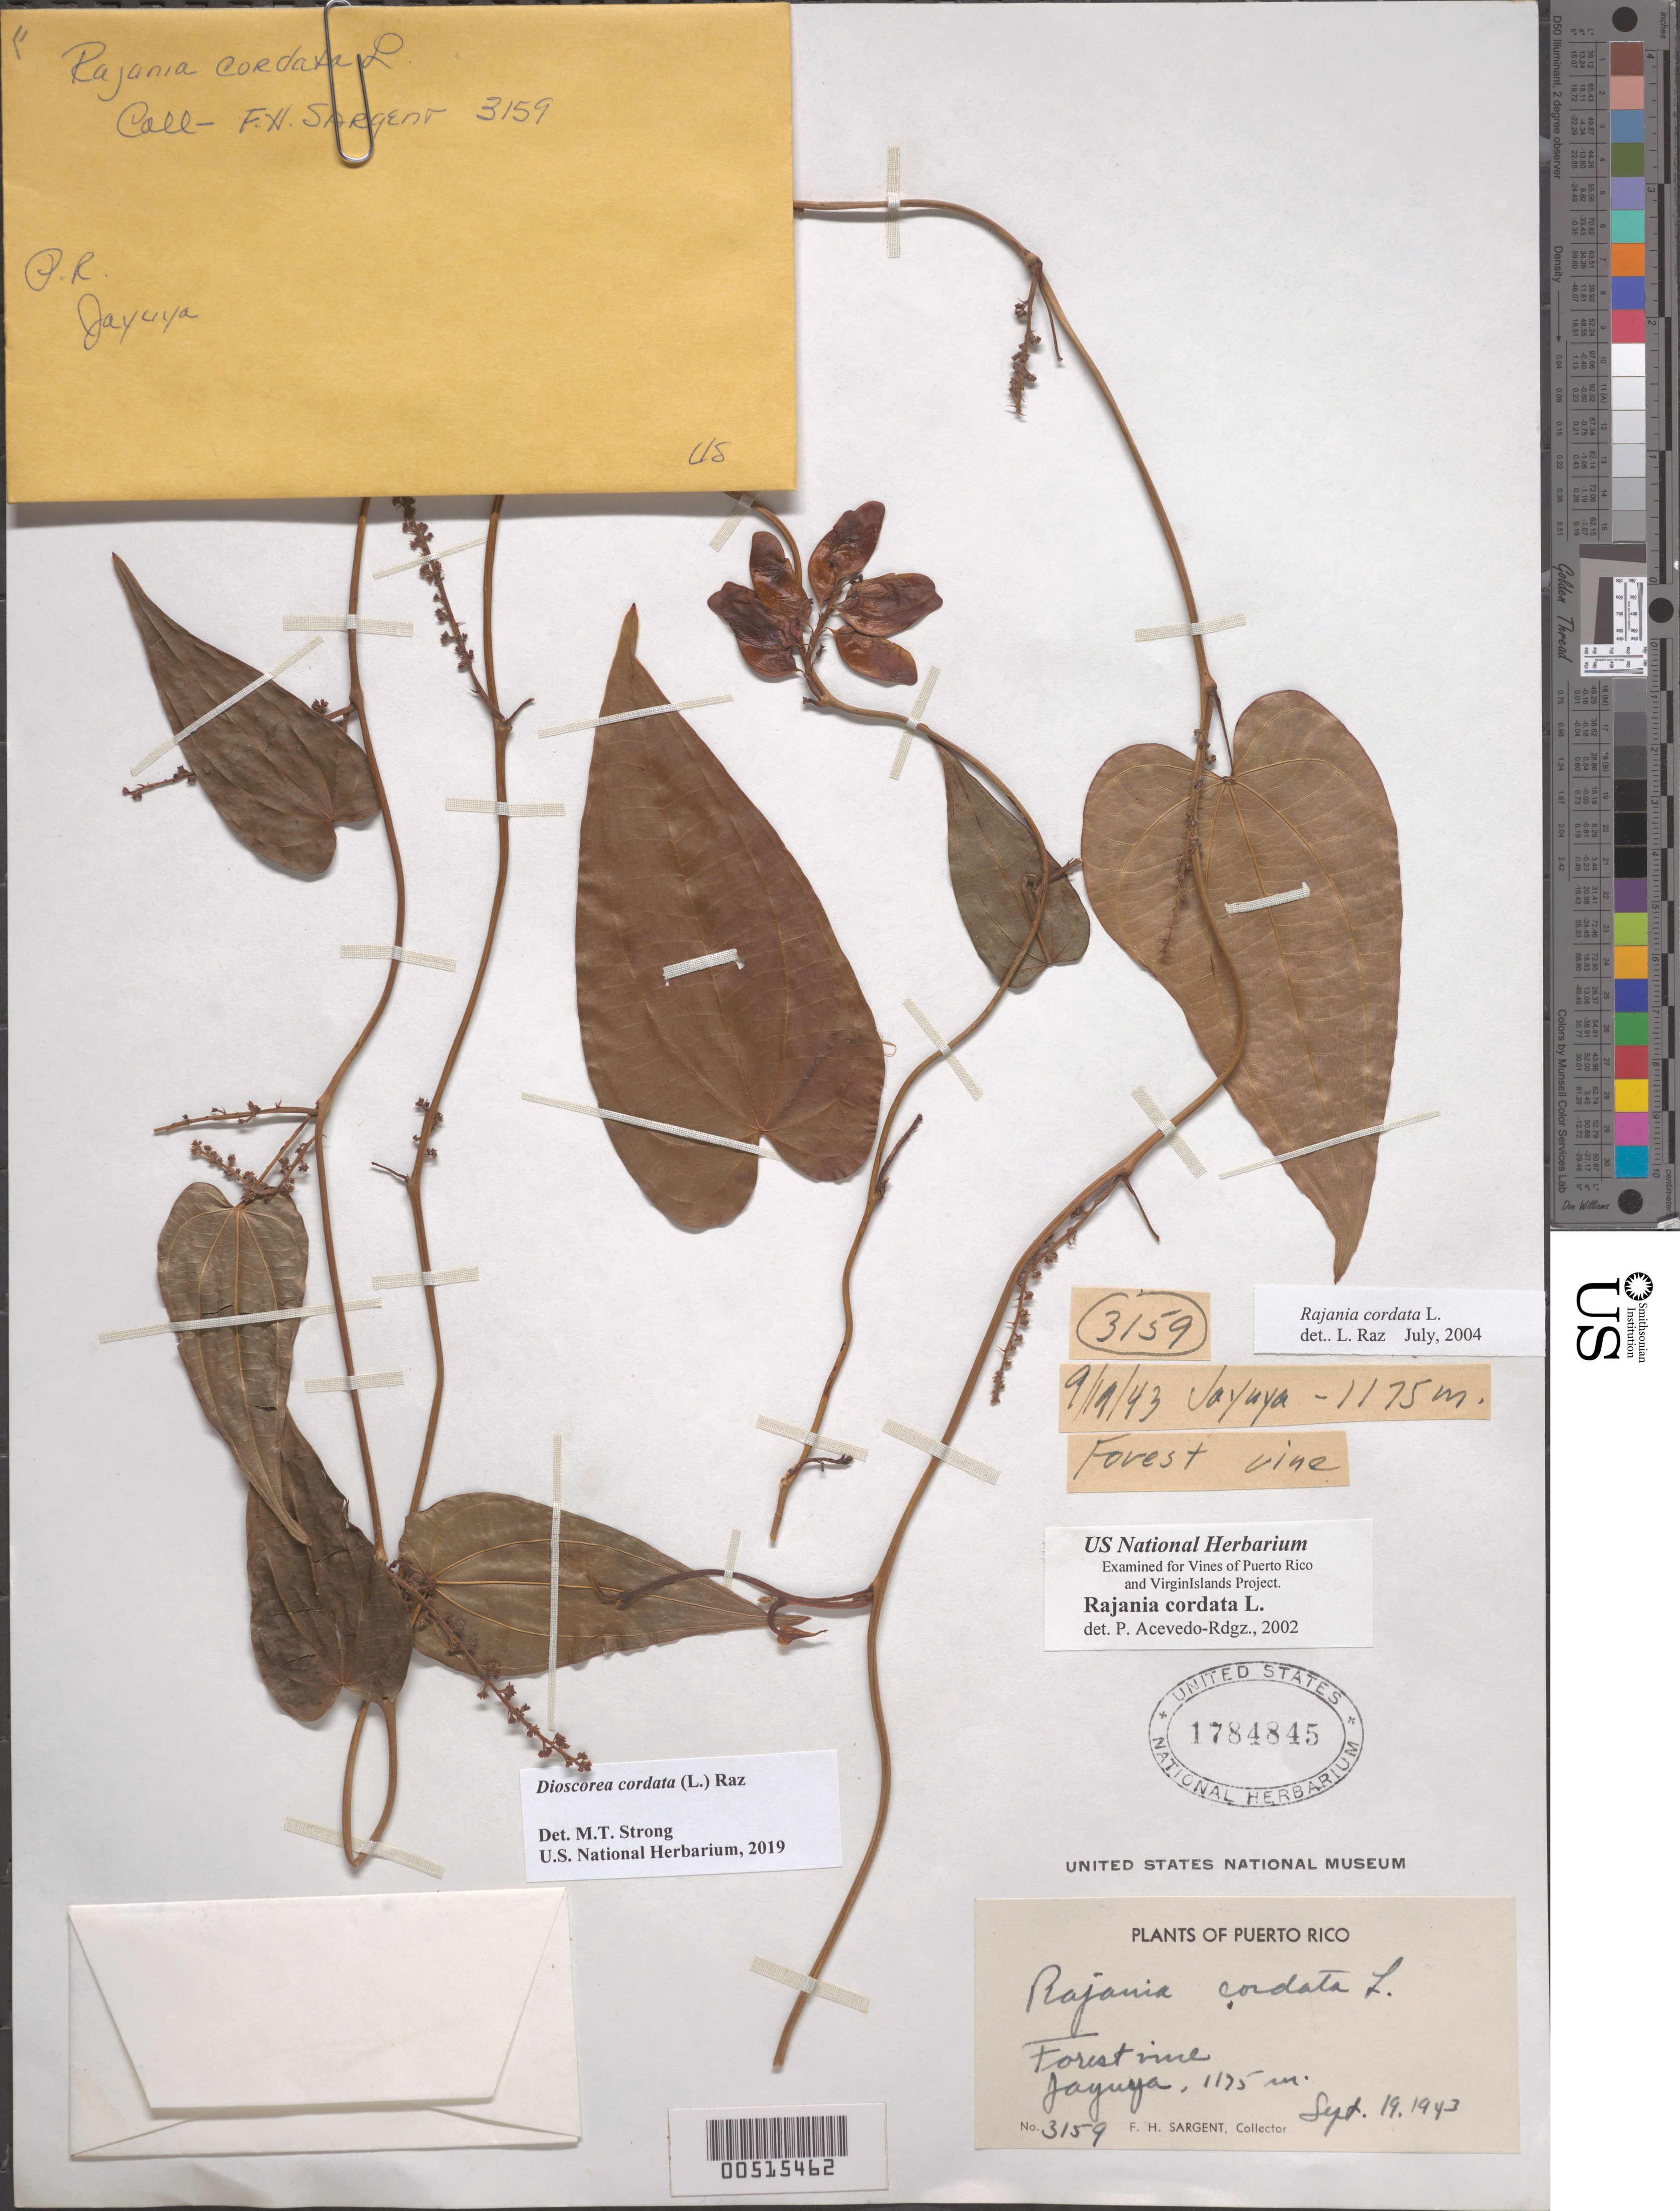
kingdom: Plantae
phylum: Tracheophyta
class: Liliopsida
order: Dioscoreales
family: Dioscoreaceae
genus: Dioscorea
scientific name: Dioscorea cordata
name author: (L.) Raz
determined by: Strong, M. T., (US), Smithsonian Institution - National Museum of Natural History (UNITED STATES)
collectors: F. H. Sargent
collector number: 3159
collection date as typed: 19 Sep 1943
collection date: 1943-09-19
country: Puerto Rico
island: Greater Antilles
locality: Jayuya. Forest.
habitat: Forest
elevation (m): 1175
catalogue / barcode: US 1784845